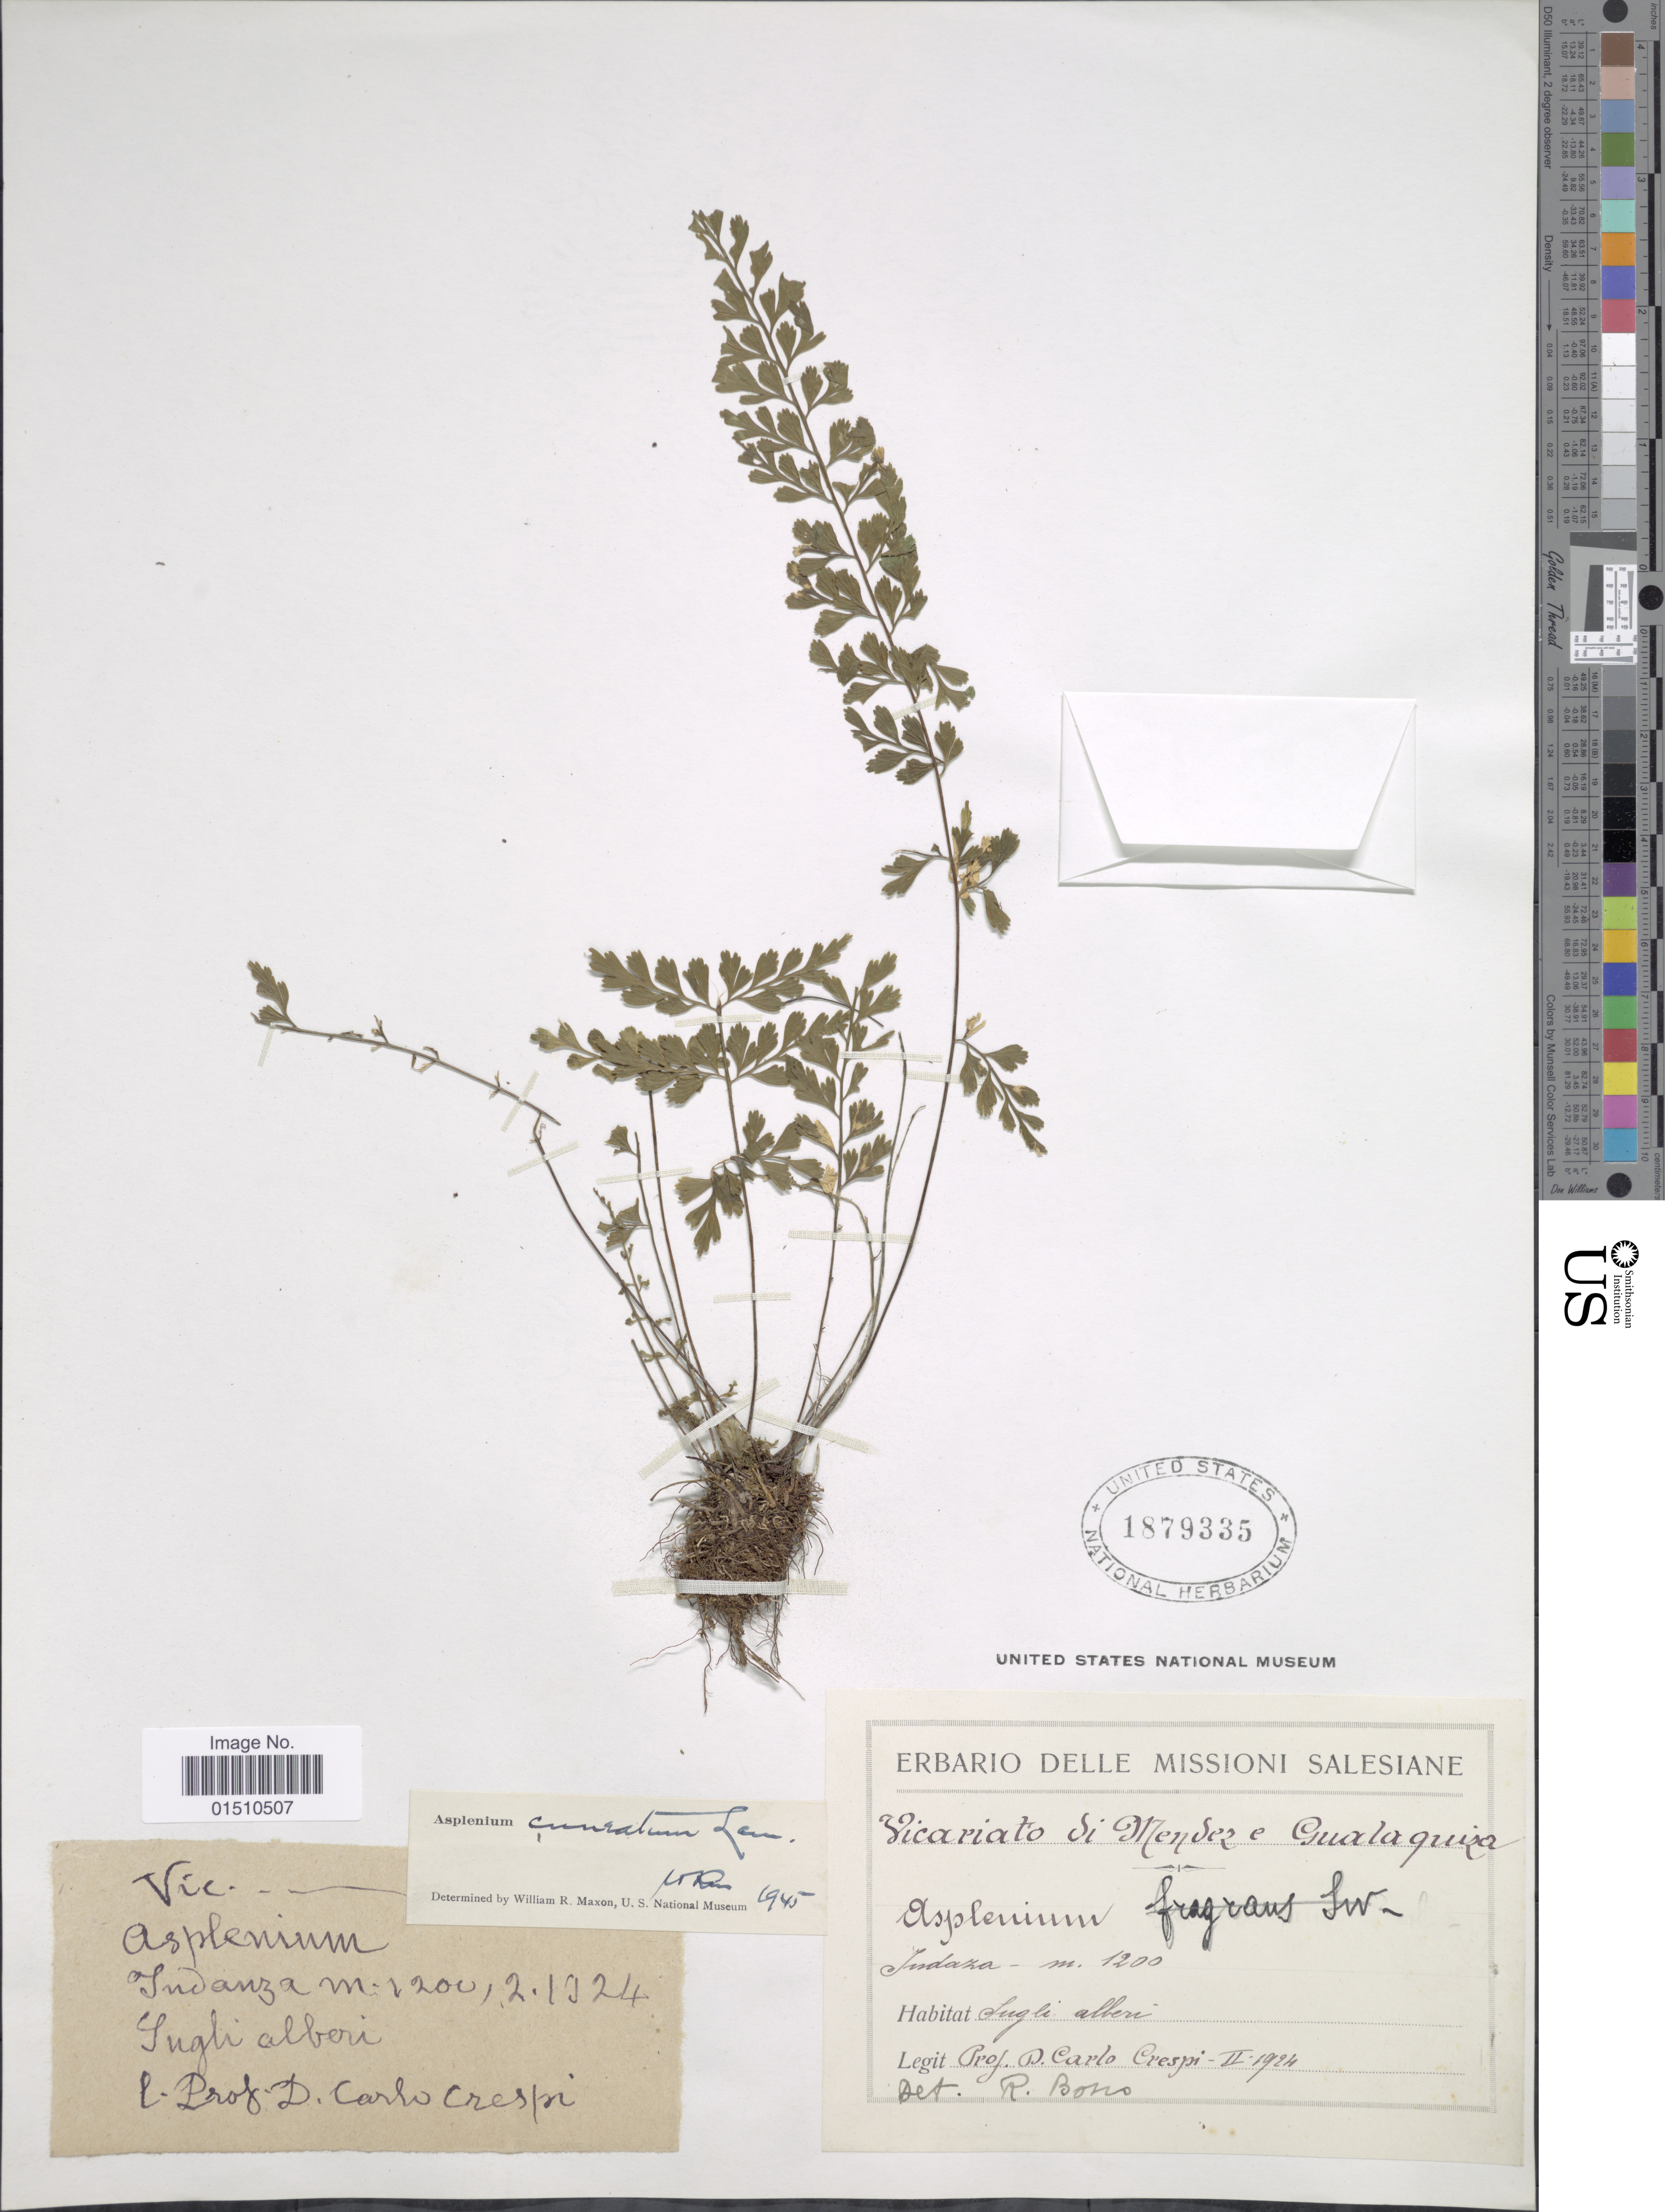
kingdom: Plantae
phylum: Tracheophyta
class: Polypodiopsida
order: Polypodiales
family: Aspleniaceae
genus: Asplenium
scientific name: Asplenium cuneatum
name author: Lam.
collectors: C. Crespi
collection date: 1924-02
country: Ecuador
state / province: Morona-Santiago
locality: Indanza.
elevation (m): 1200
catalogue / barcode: US 1879335